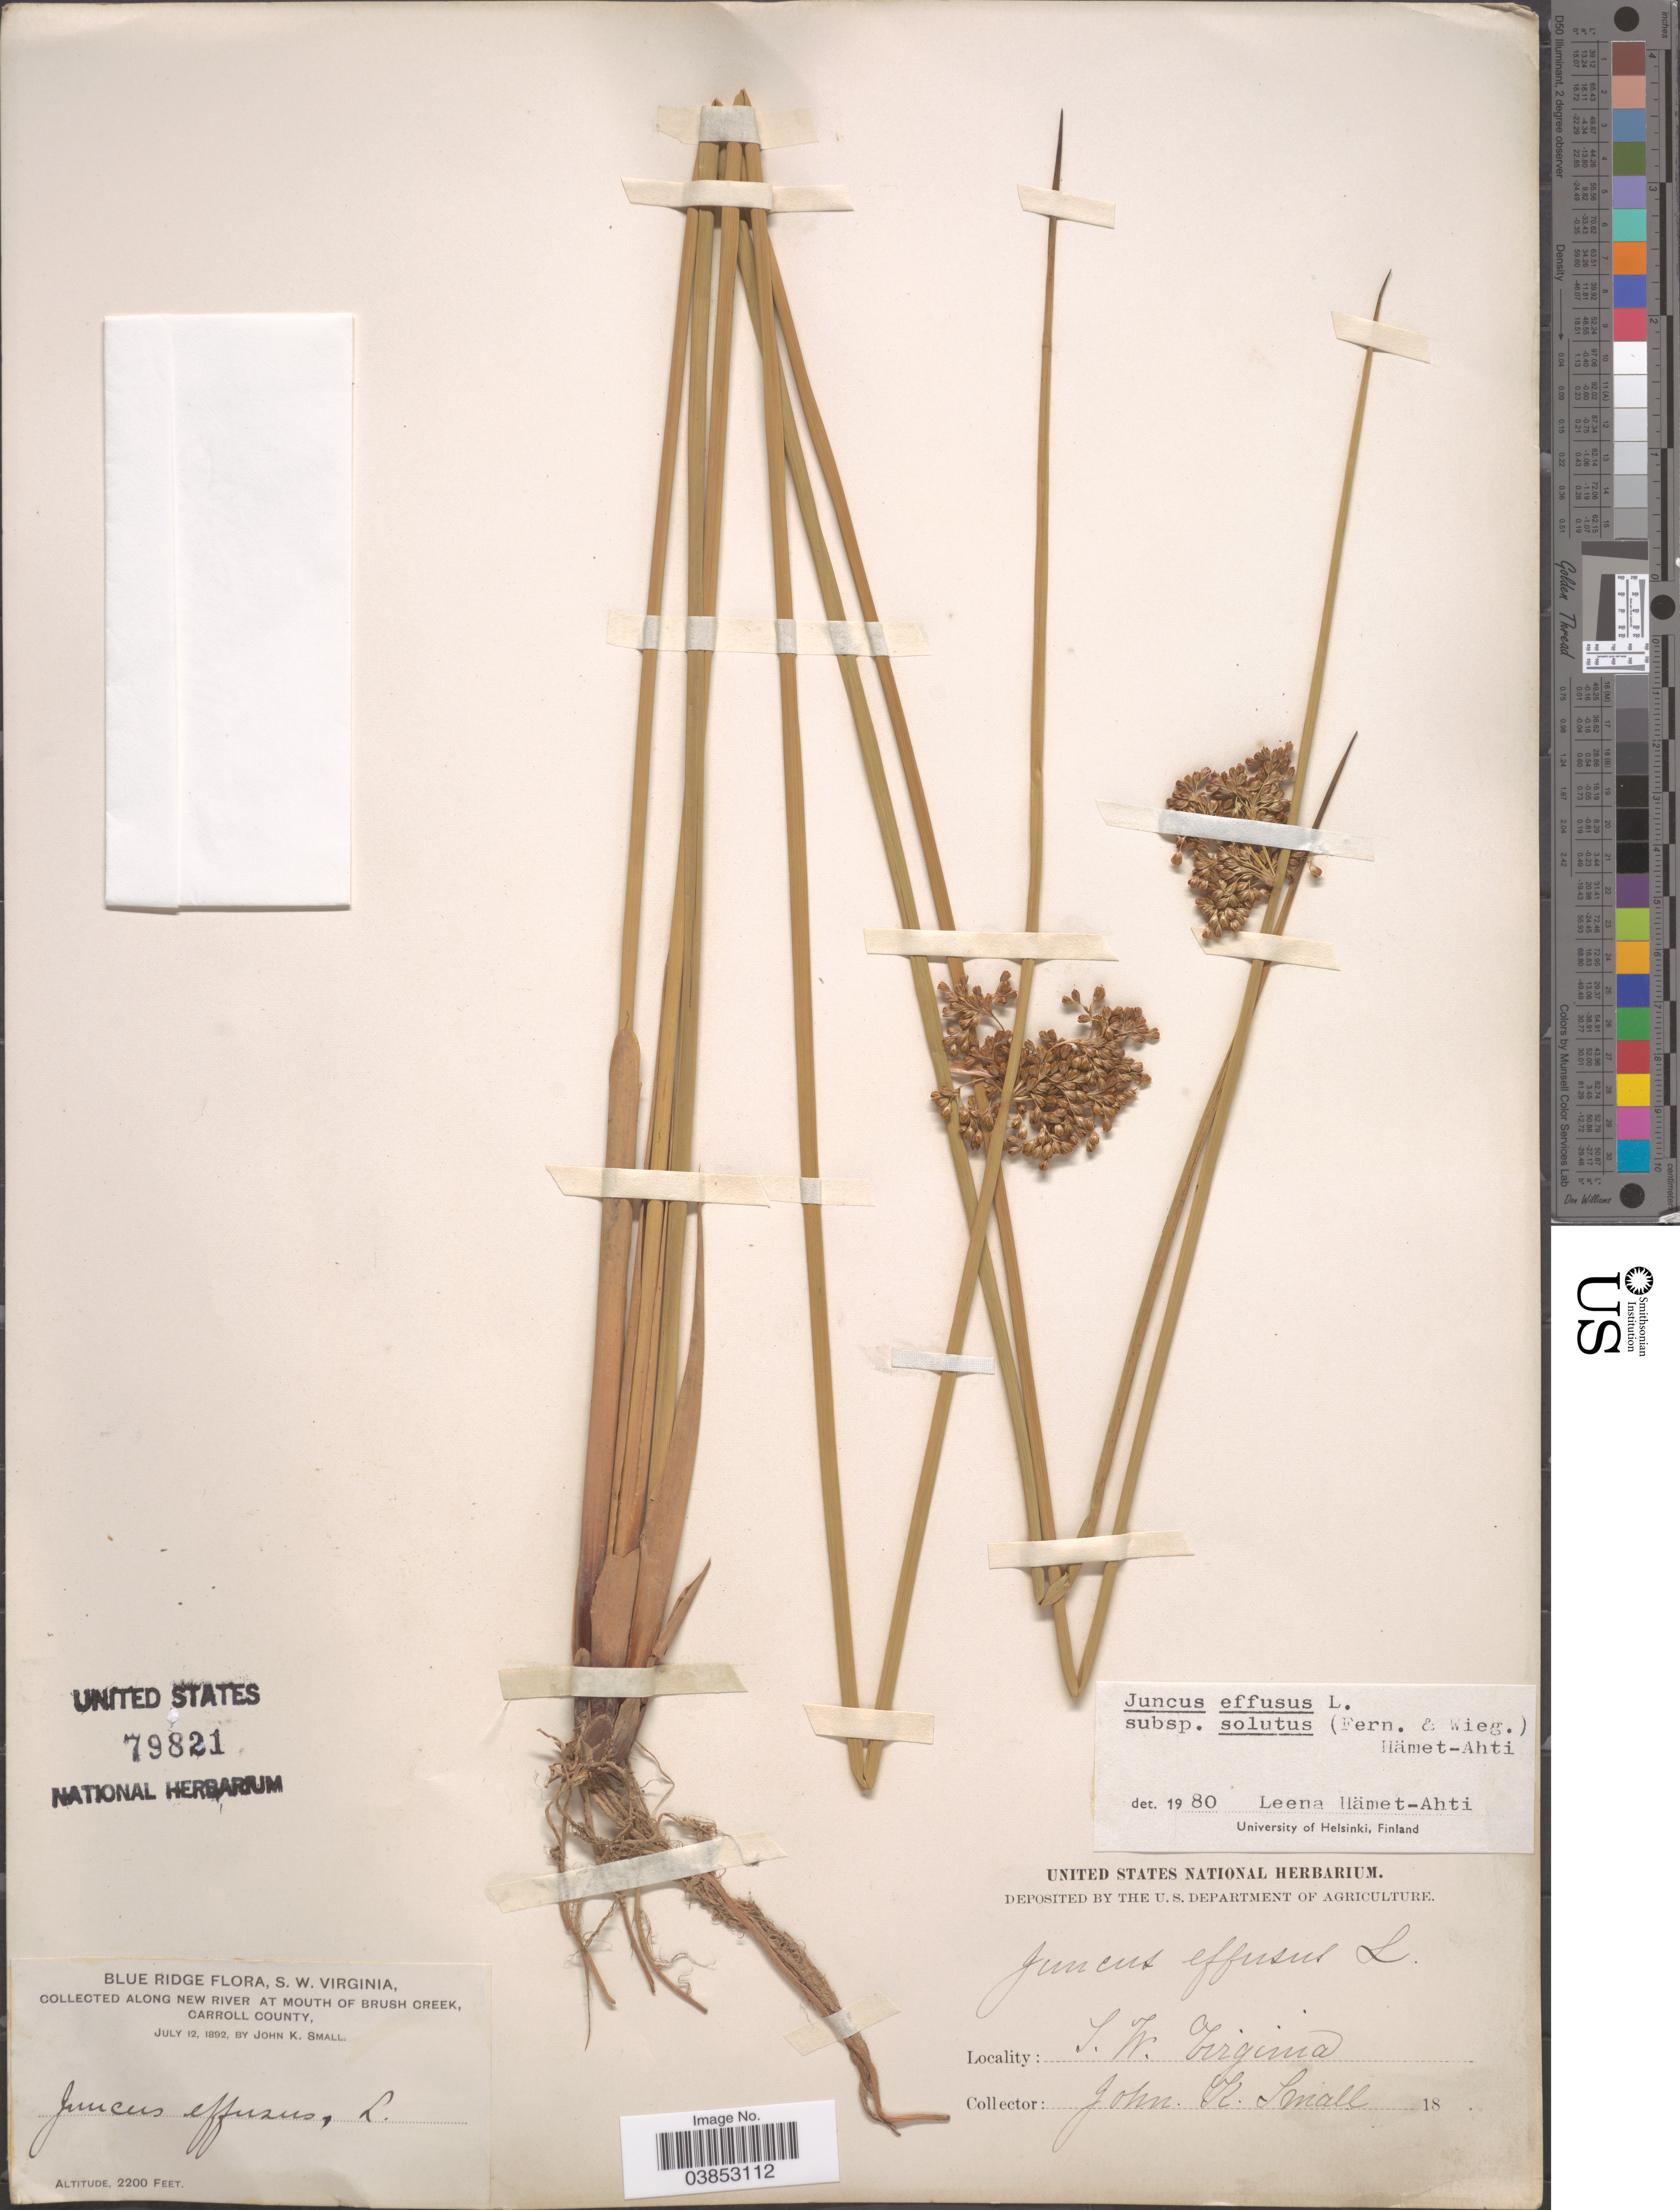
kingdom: Plantae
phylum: Tracheophyta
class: Liliopsida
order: Poales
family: Juncaceae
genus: Juncus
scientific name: Juncus effusus var. solutus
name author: Fernald & Wiegand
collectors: J. K. Small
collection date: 1892-07-12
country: United States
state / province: Virginia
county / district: Carroll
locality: Blue Ridge, S. W. Virginia, along New River at Mouth of Brush Creek, Carroll County.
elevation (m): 671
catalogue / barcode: US 79821